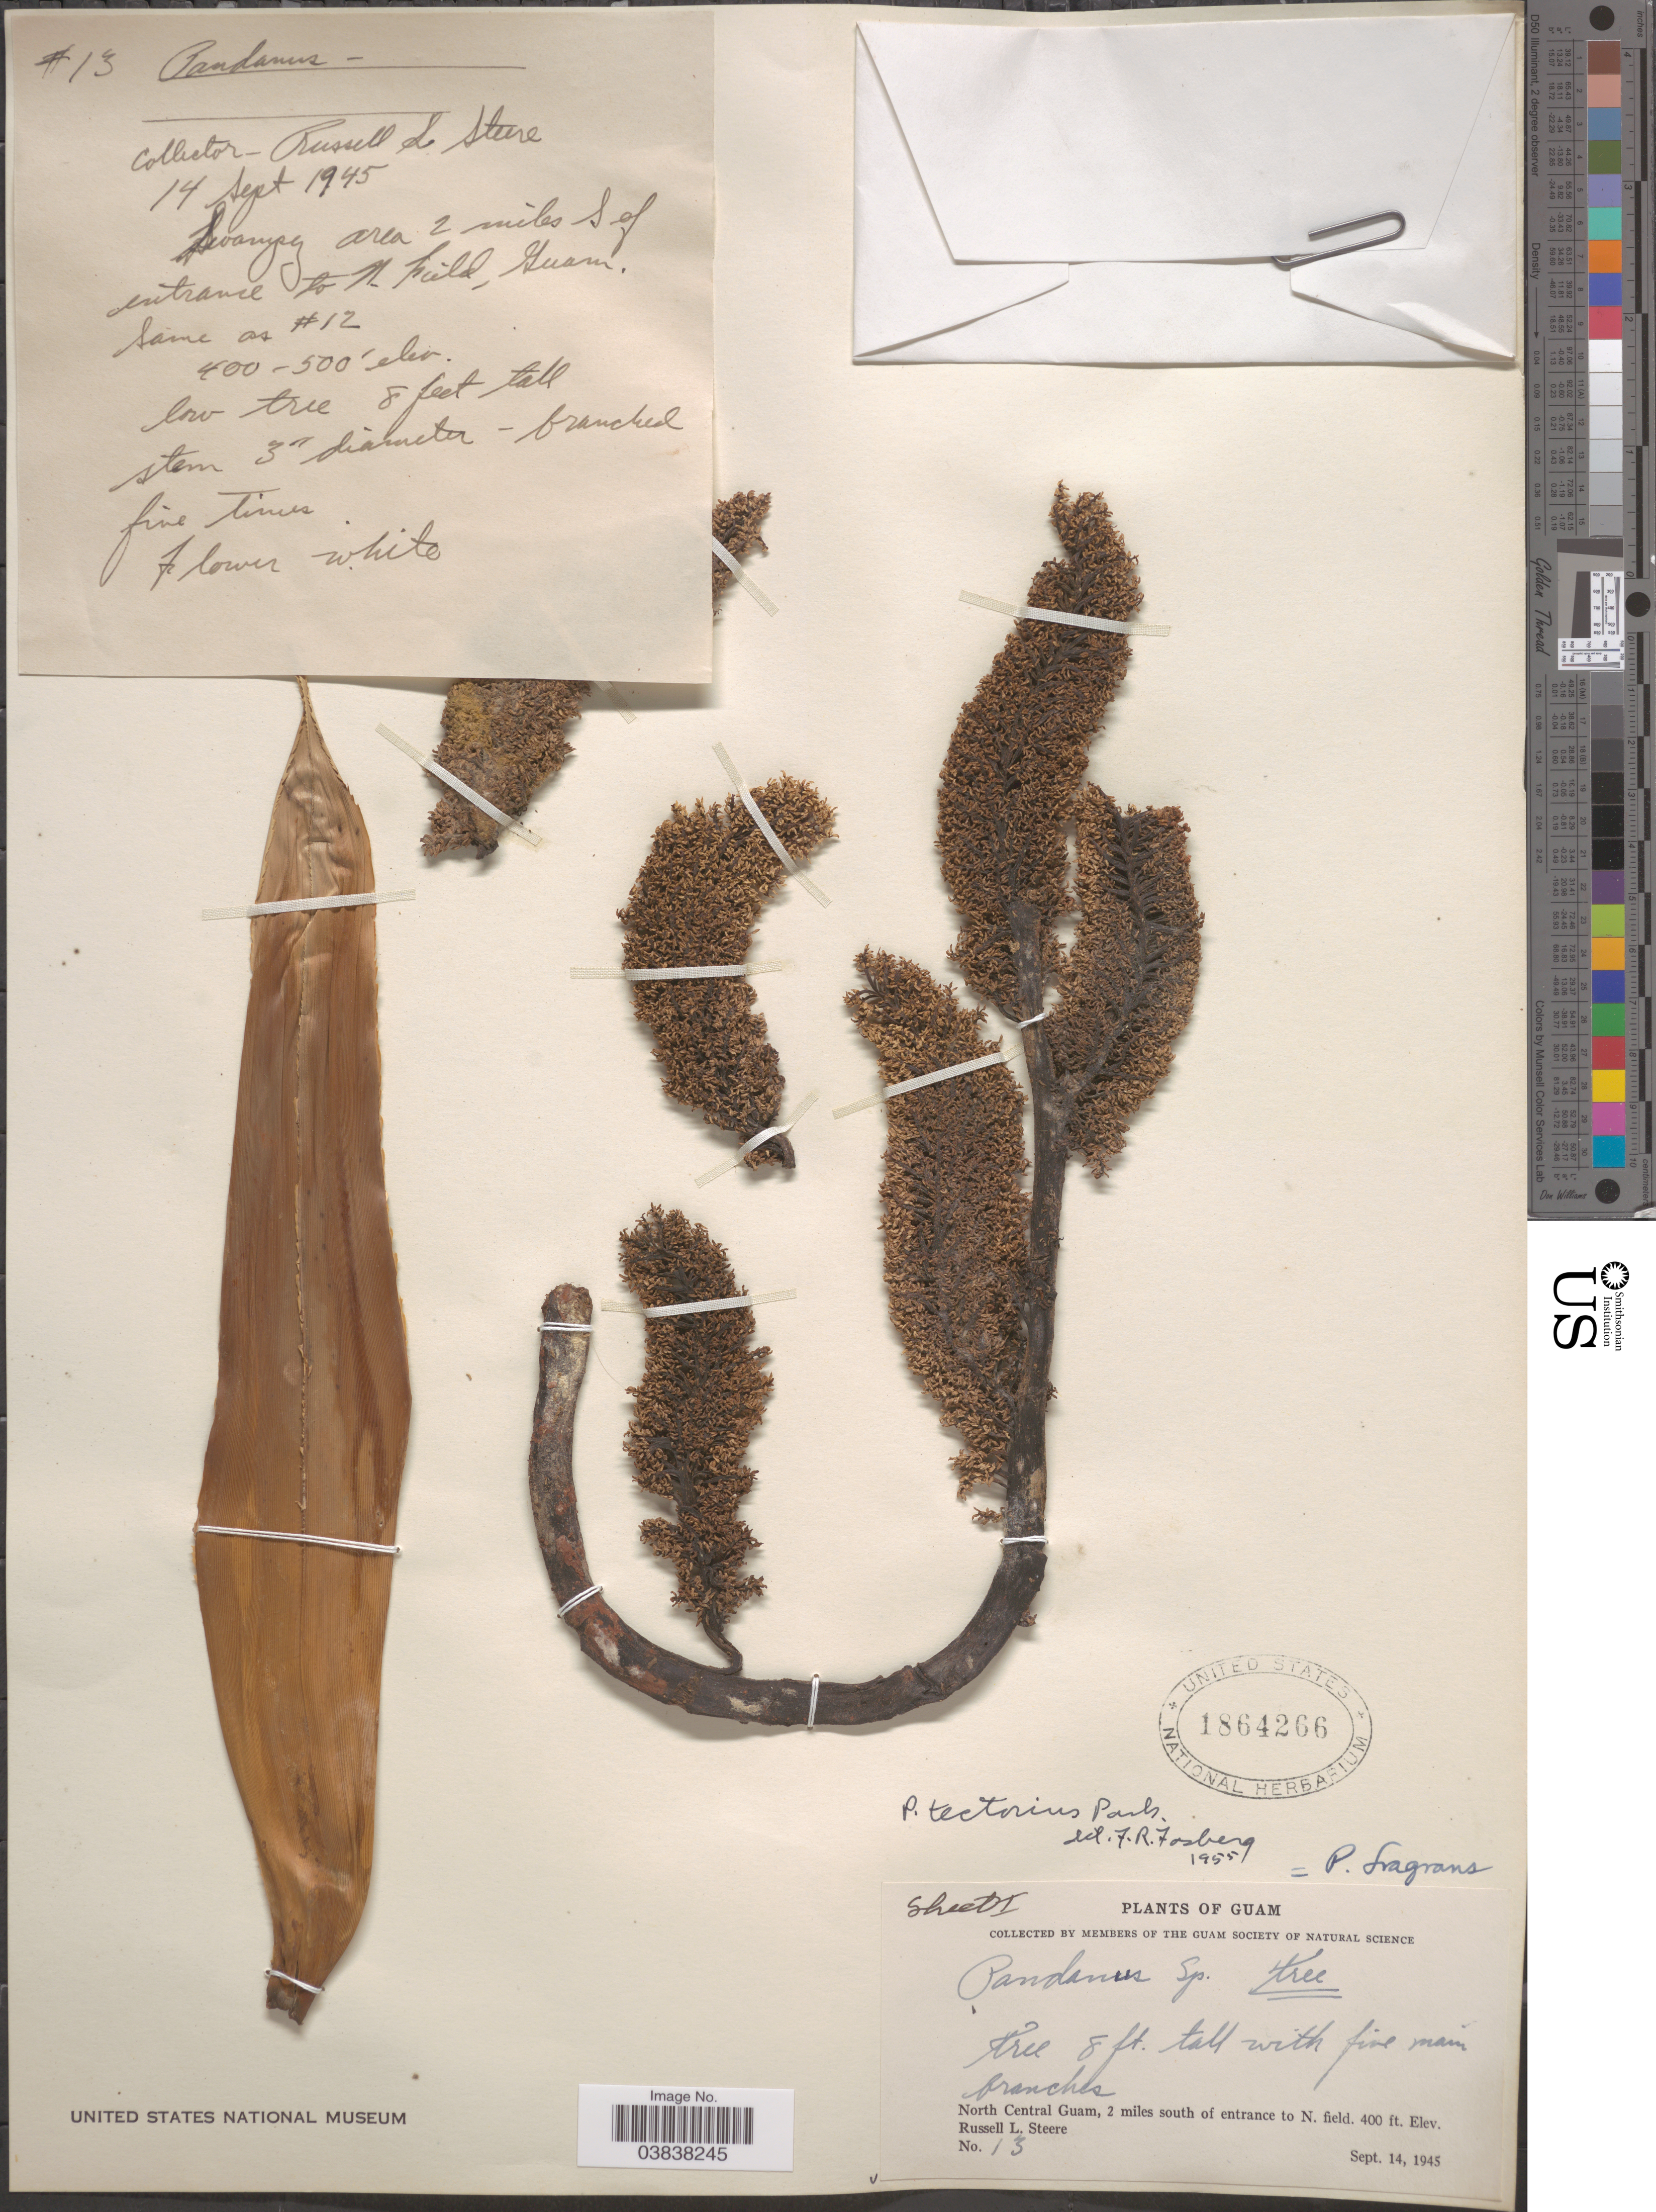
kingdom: Plantae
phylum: Tracheophyta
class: Liliopsida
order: Pandanales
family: Pandanaceae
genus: Pandanus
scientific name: Pandanus tectorius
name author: Parkinson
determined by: Strong, Mark T., (BOT), Smithsonian Institution - National Museum of Natural History (UNITED STATES)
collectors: R. L. Steere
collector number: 13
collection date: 1945-09-14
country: Guam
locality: North Central Guam, 2 miles south of entrance to N. field.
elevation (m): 122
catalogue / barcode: US 1864266